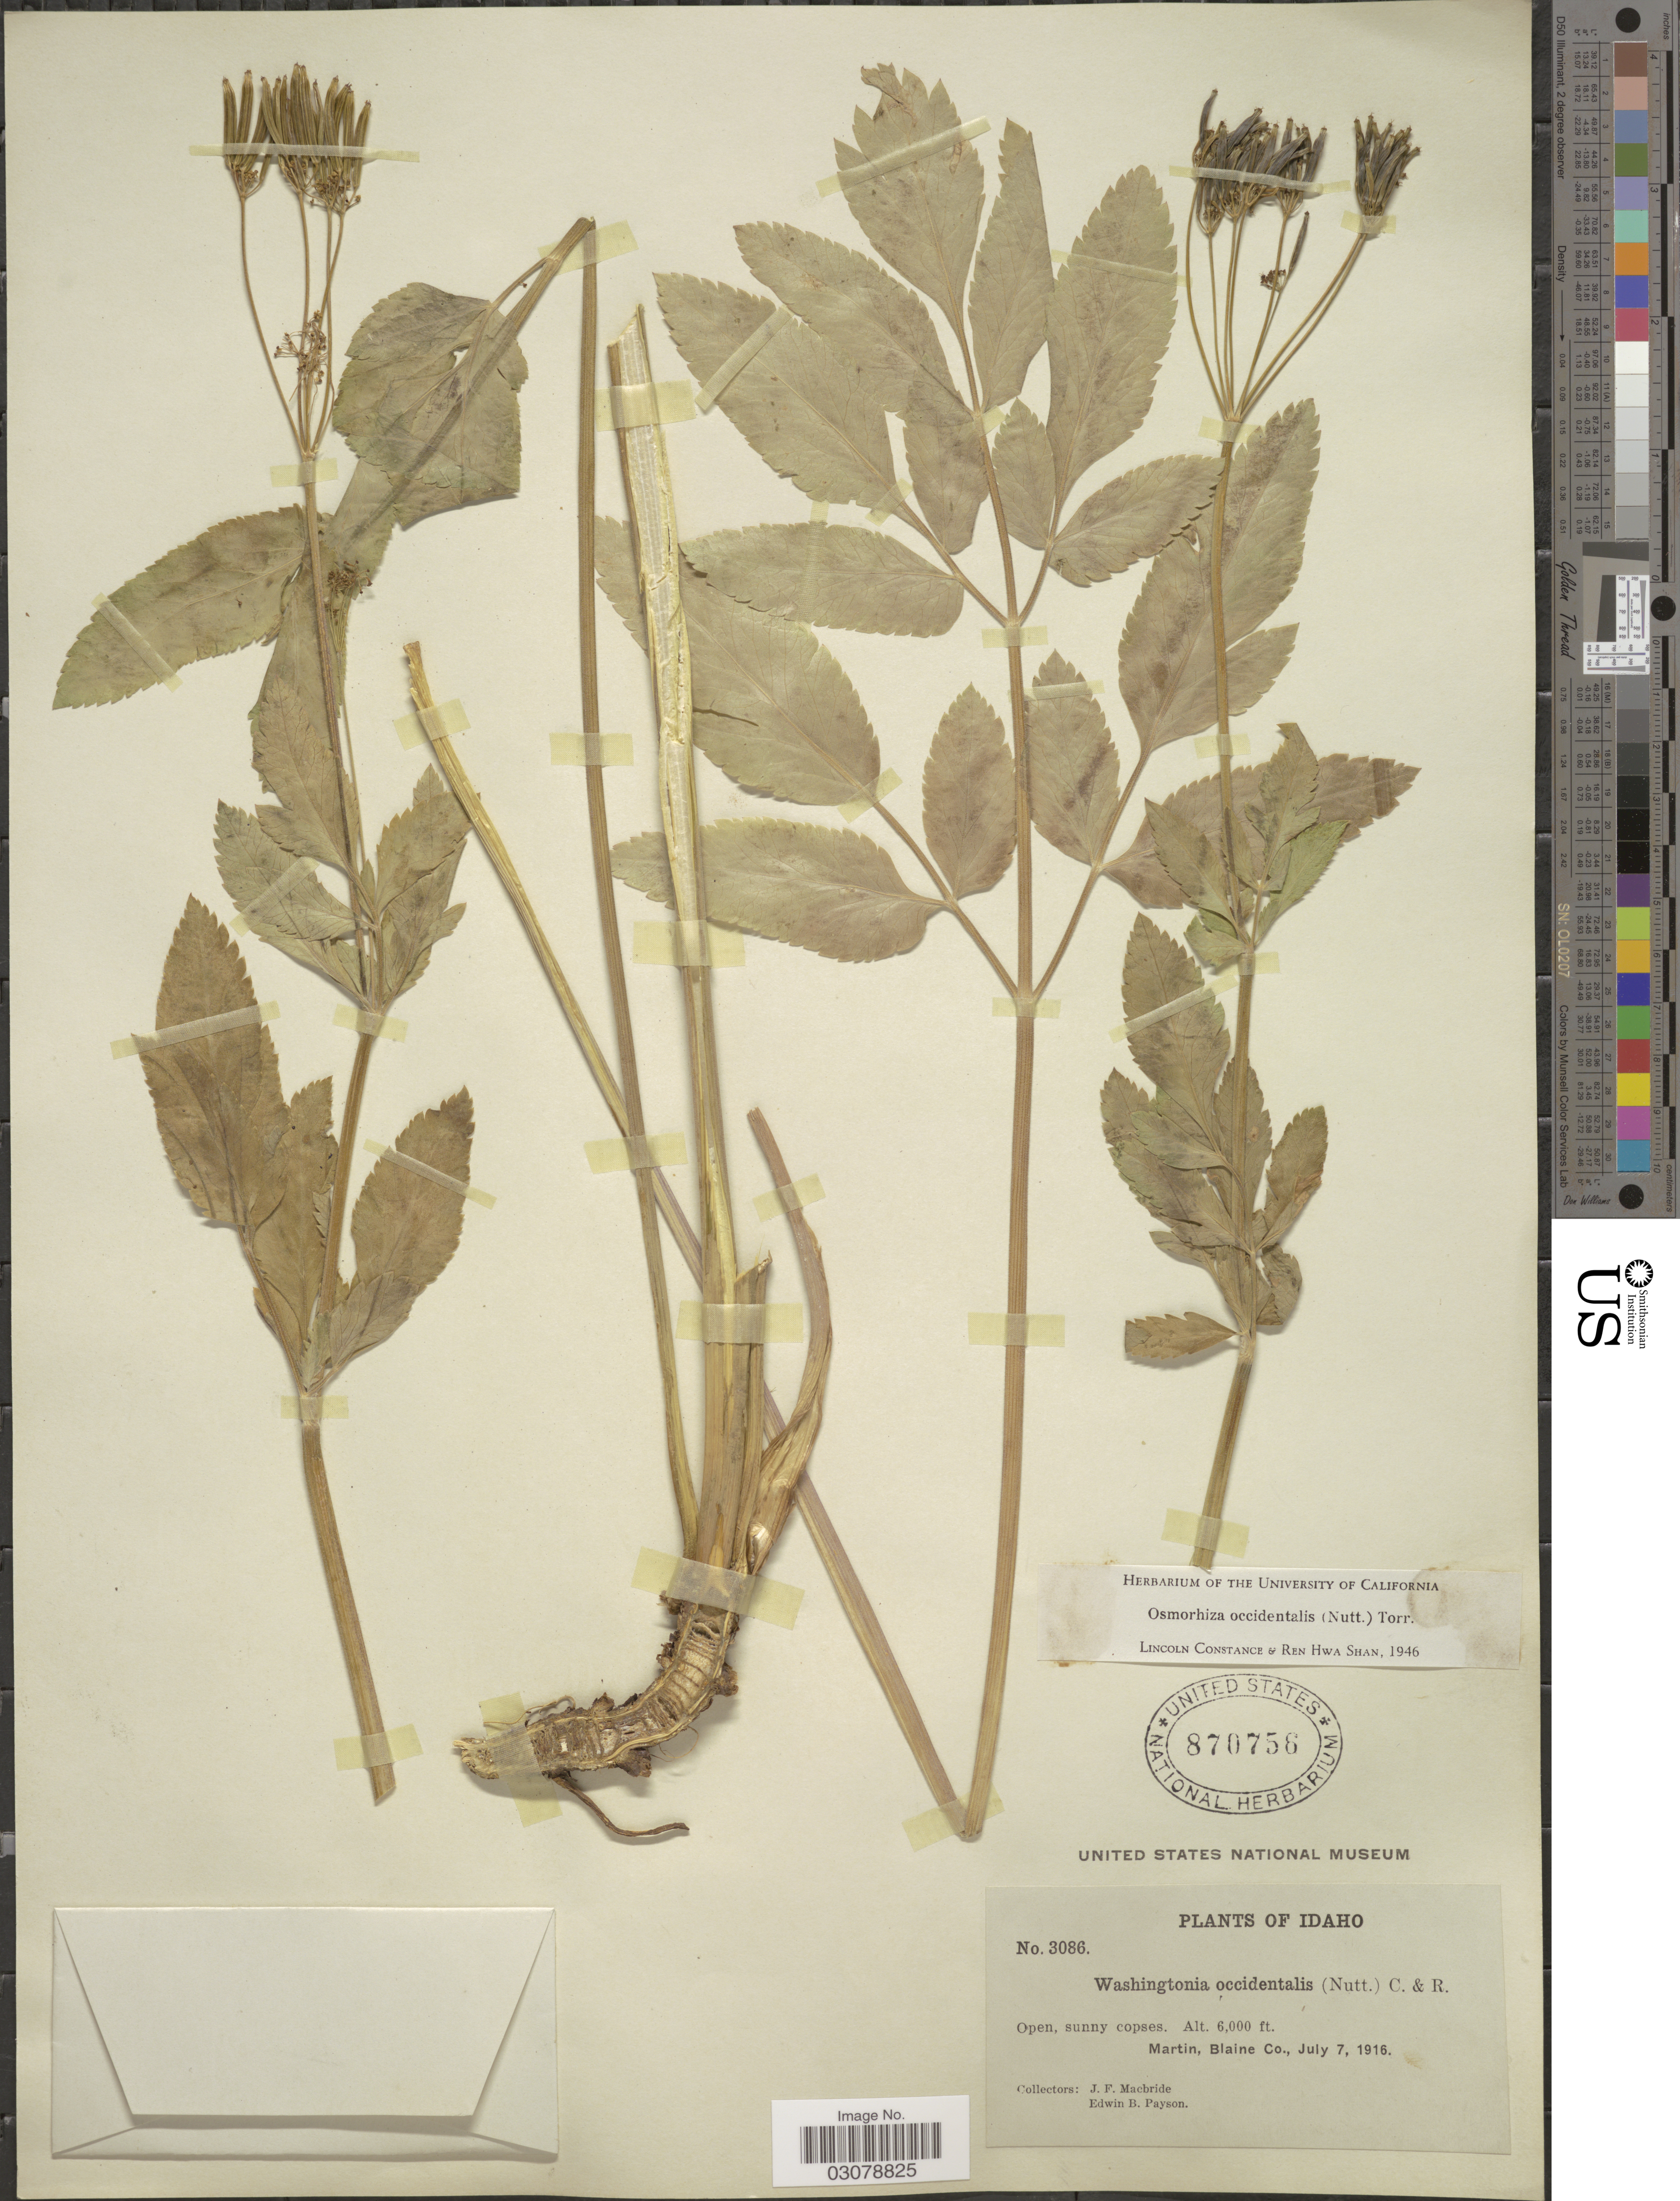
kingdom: Plantae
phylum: Tracheophyta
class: Magnoliopsida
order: Apiales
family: Apiaceae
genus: Osmorhiza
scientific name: Osmorhiza occidentalis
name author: (Nutt.) Torr.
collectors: J. F. Macbride & E. B. Payson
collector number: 3086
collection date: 1916-07-07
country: United States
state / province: Idaho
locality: Martin, Blaine Co.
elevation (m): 1829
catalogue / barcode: US 870756